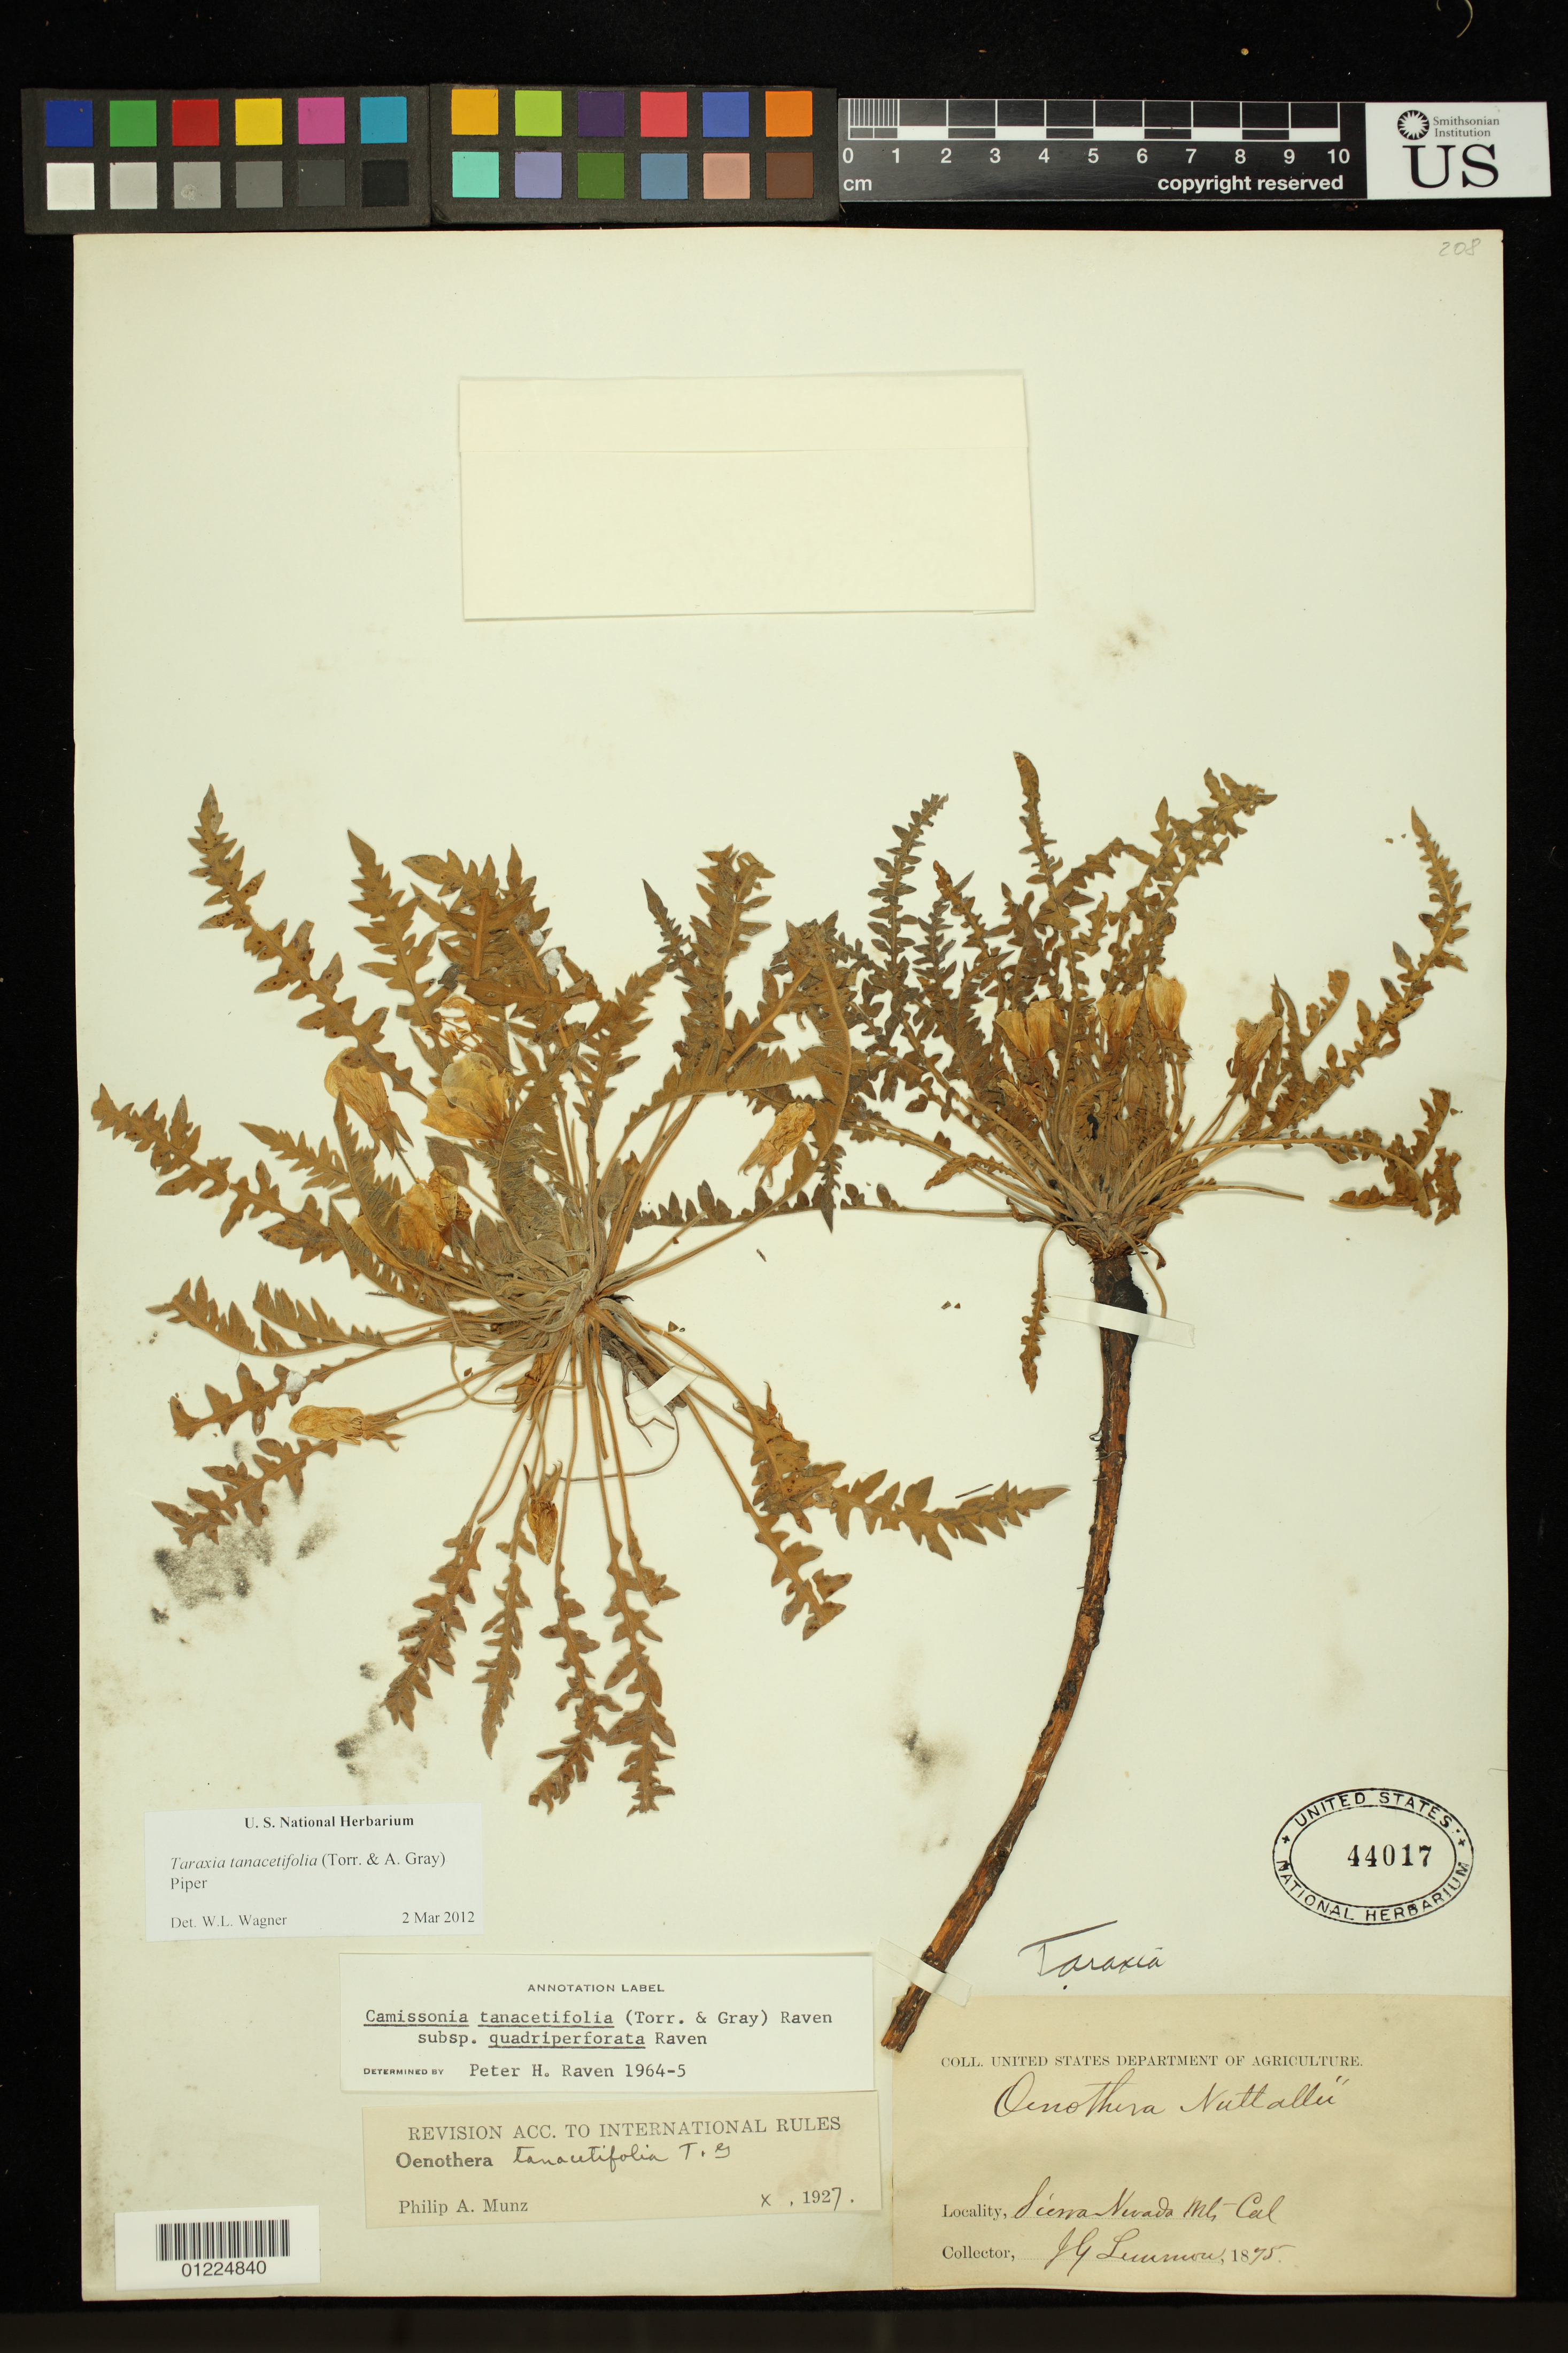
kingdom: Plantae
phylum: Tracheophyta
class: Magnoliopsida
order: Myrtales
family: Onagraceae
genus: Taraxia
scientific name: Taraxia tanacetifolia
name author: (Torr. & A. Gray) Piper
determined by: Wagner, W. L., (BOT), Smithsonian Institution - National Museum of Natural History (UNITED STATES)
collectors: J. G. Lemmon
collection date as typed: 1875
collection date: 1875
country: United States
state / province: California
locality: Sierra Nevada Mtns.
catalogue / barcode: US 44017